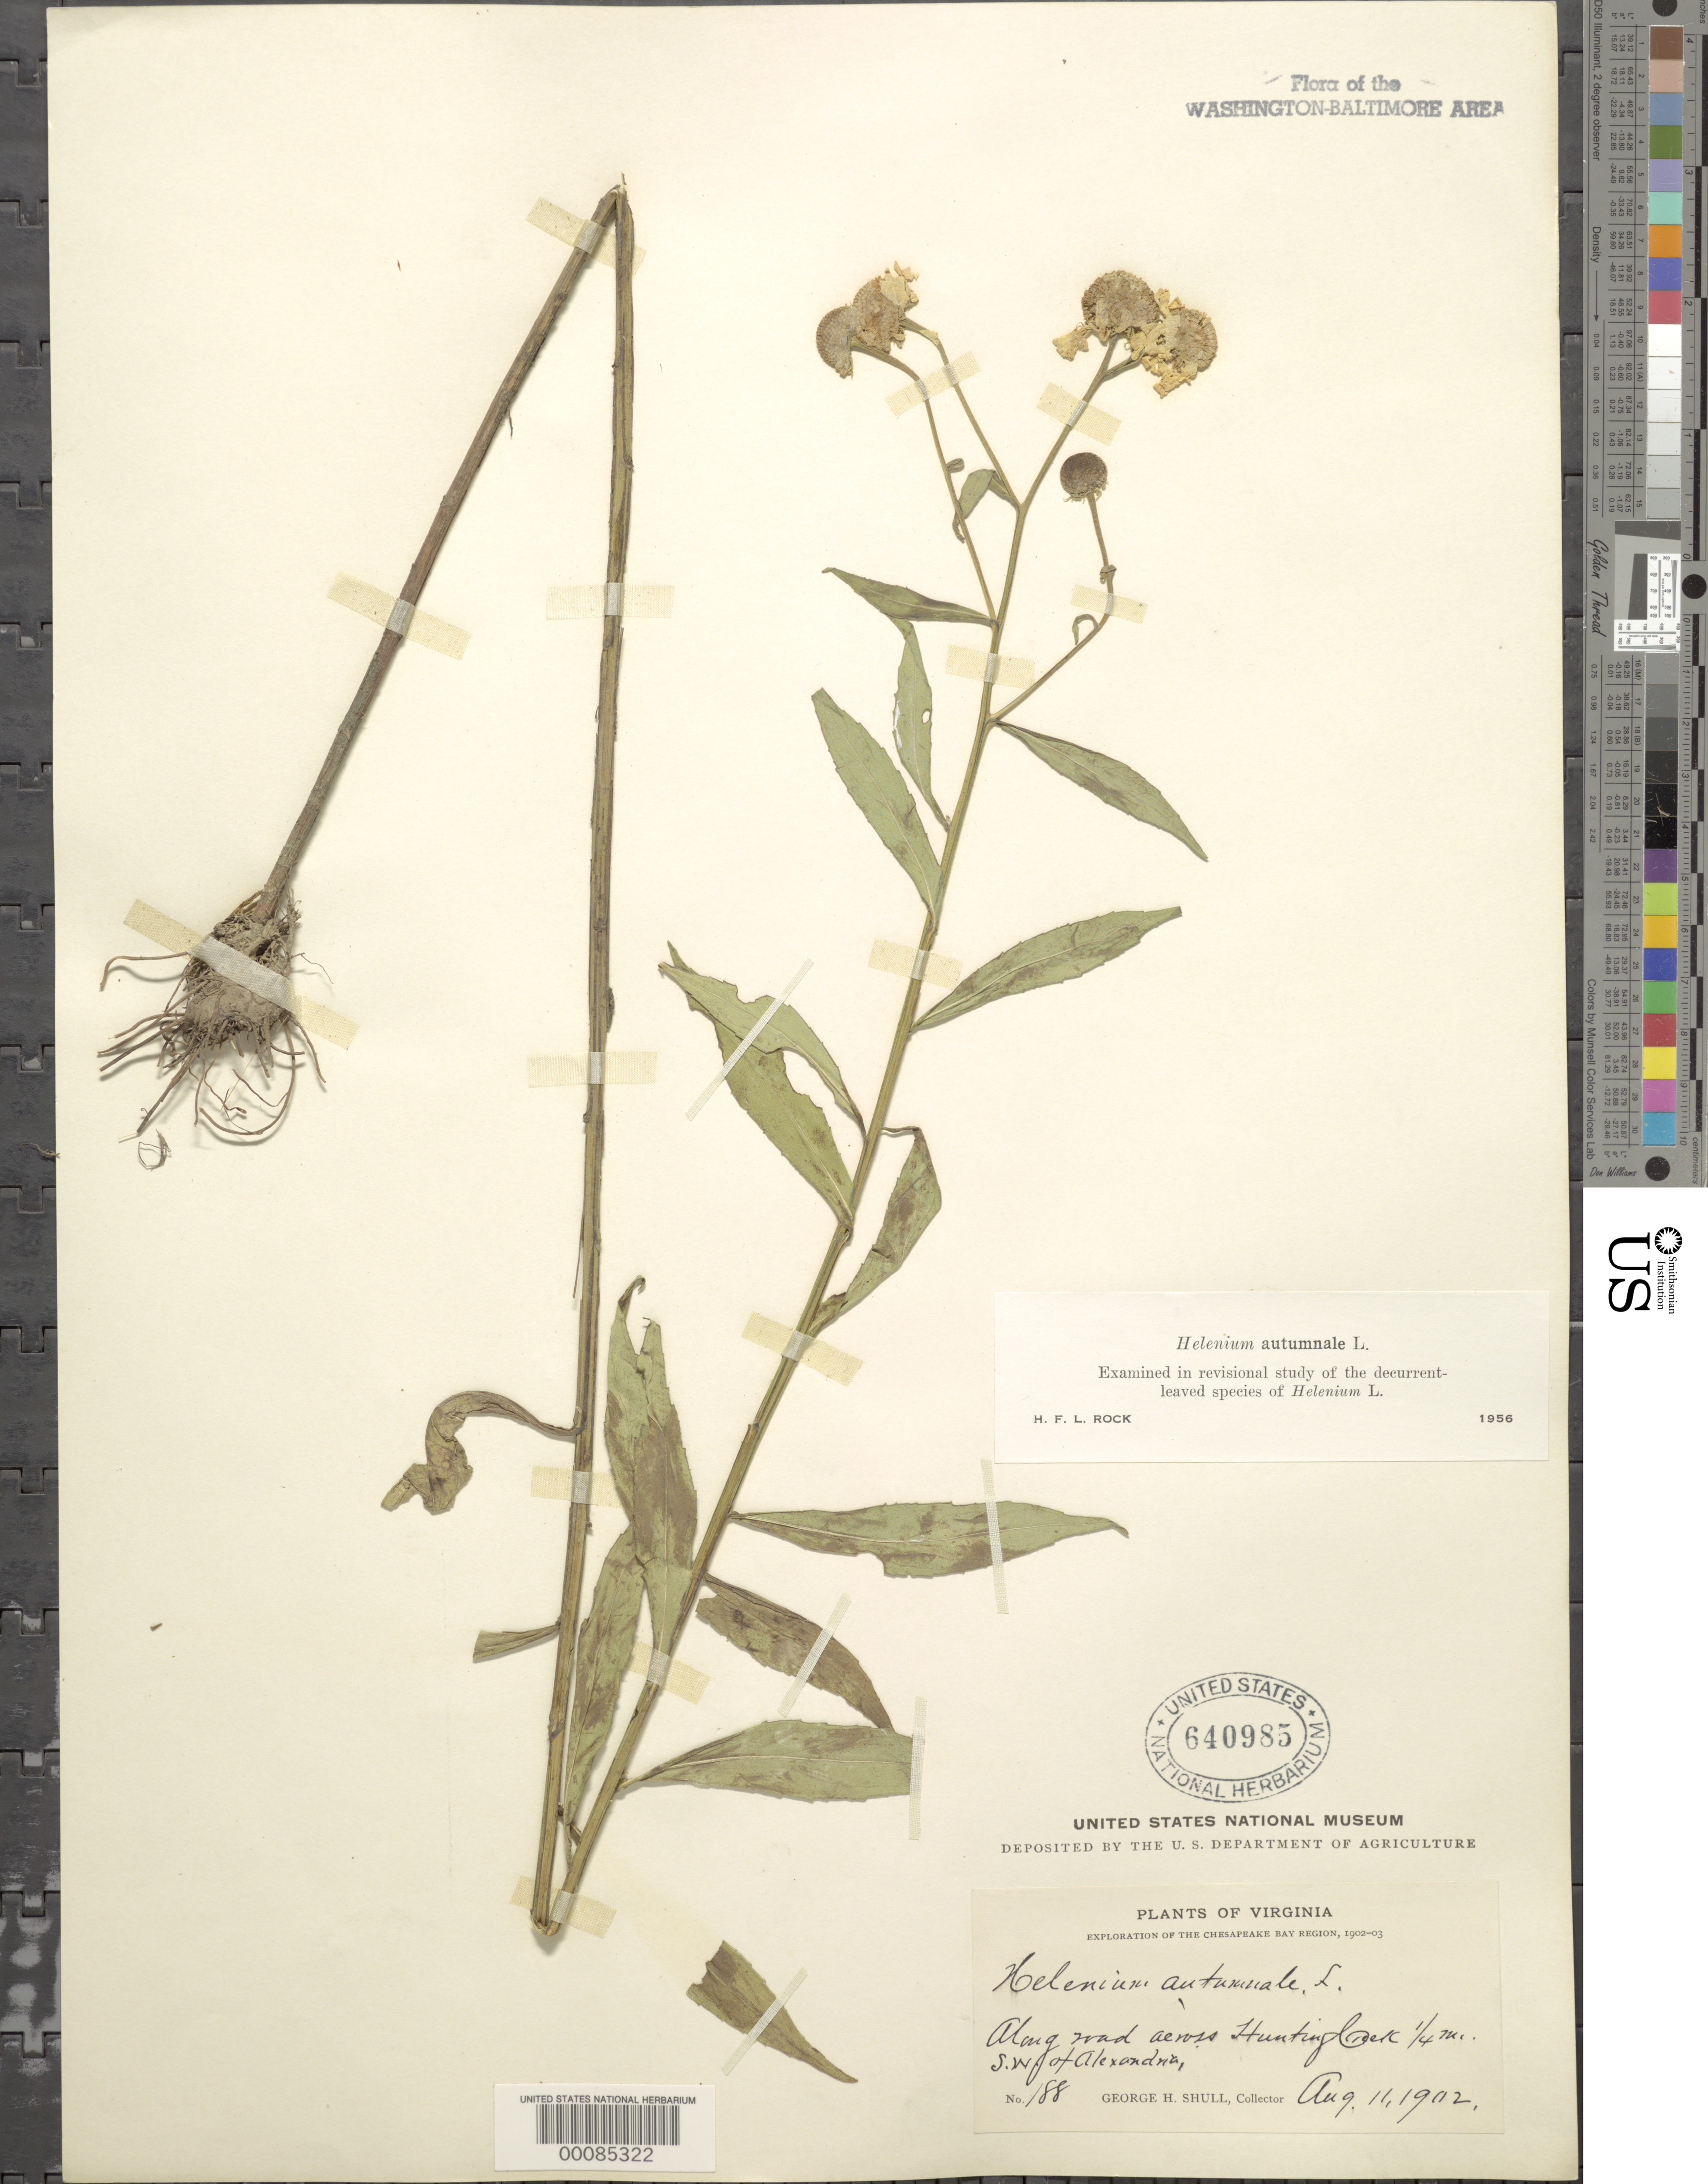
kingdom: Plantae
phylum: Tracheophyta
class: Magnoliopsida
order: Asterales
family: Asteraceae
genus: Helenium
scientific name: Helenium autumnale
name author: L.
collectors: G. H. Shull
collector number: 188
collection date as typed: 11 Aug 1902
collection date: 1902-08-11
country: United States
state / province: Virginia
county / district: Fairfax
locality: Hunting Creek SW of Alexandria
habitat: Roadside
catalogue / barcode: US 640985